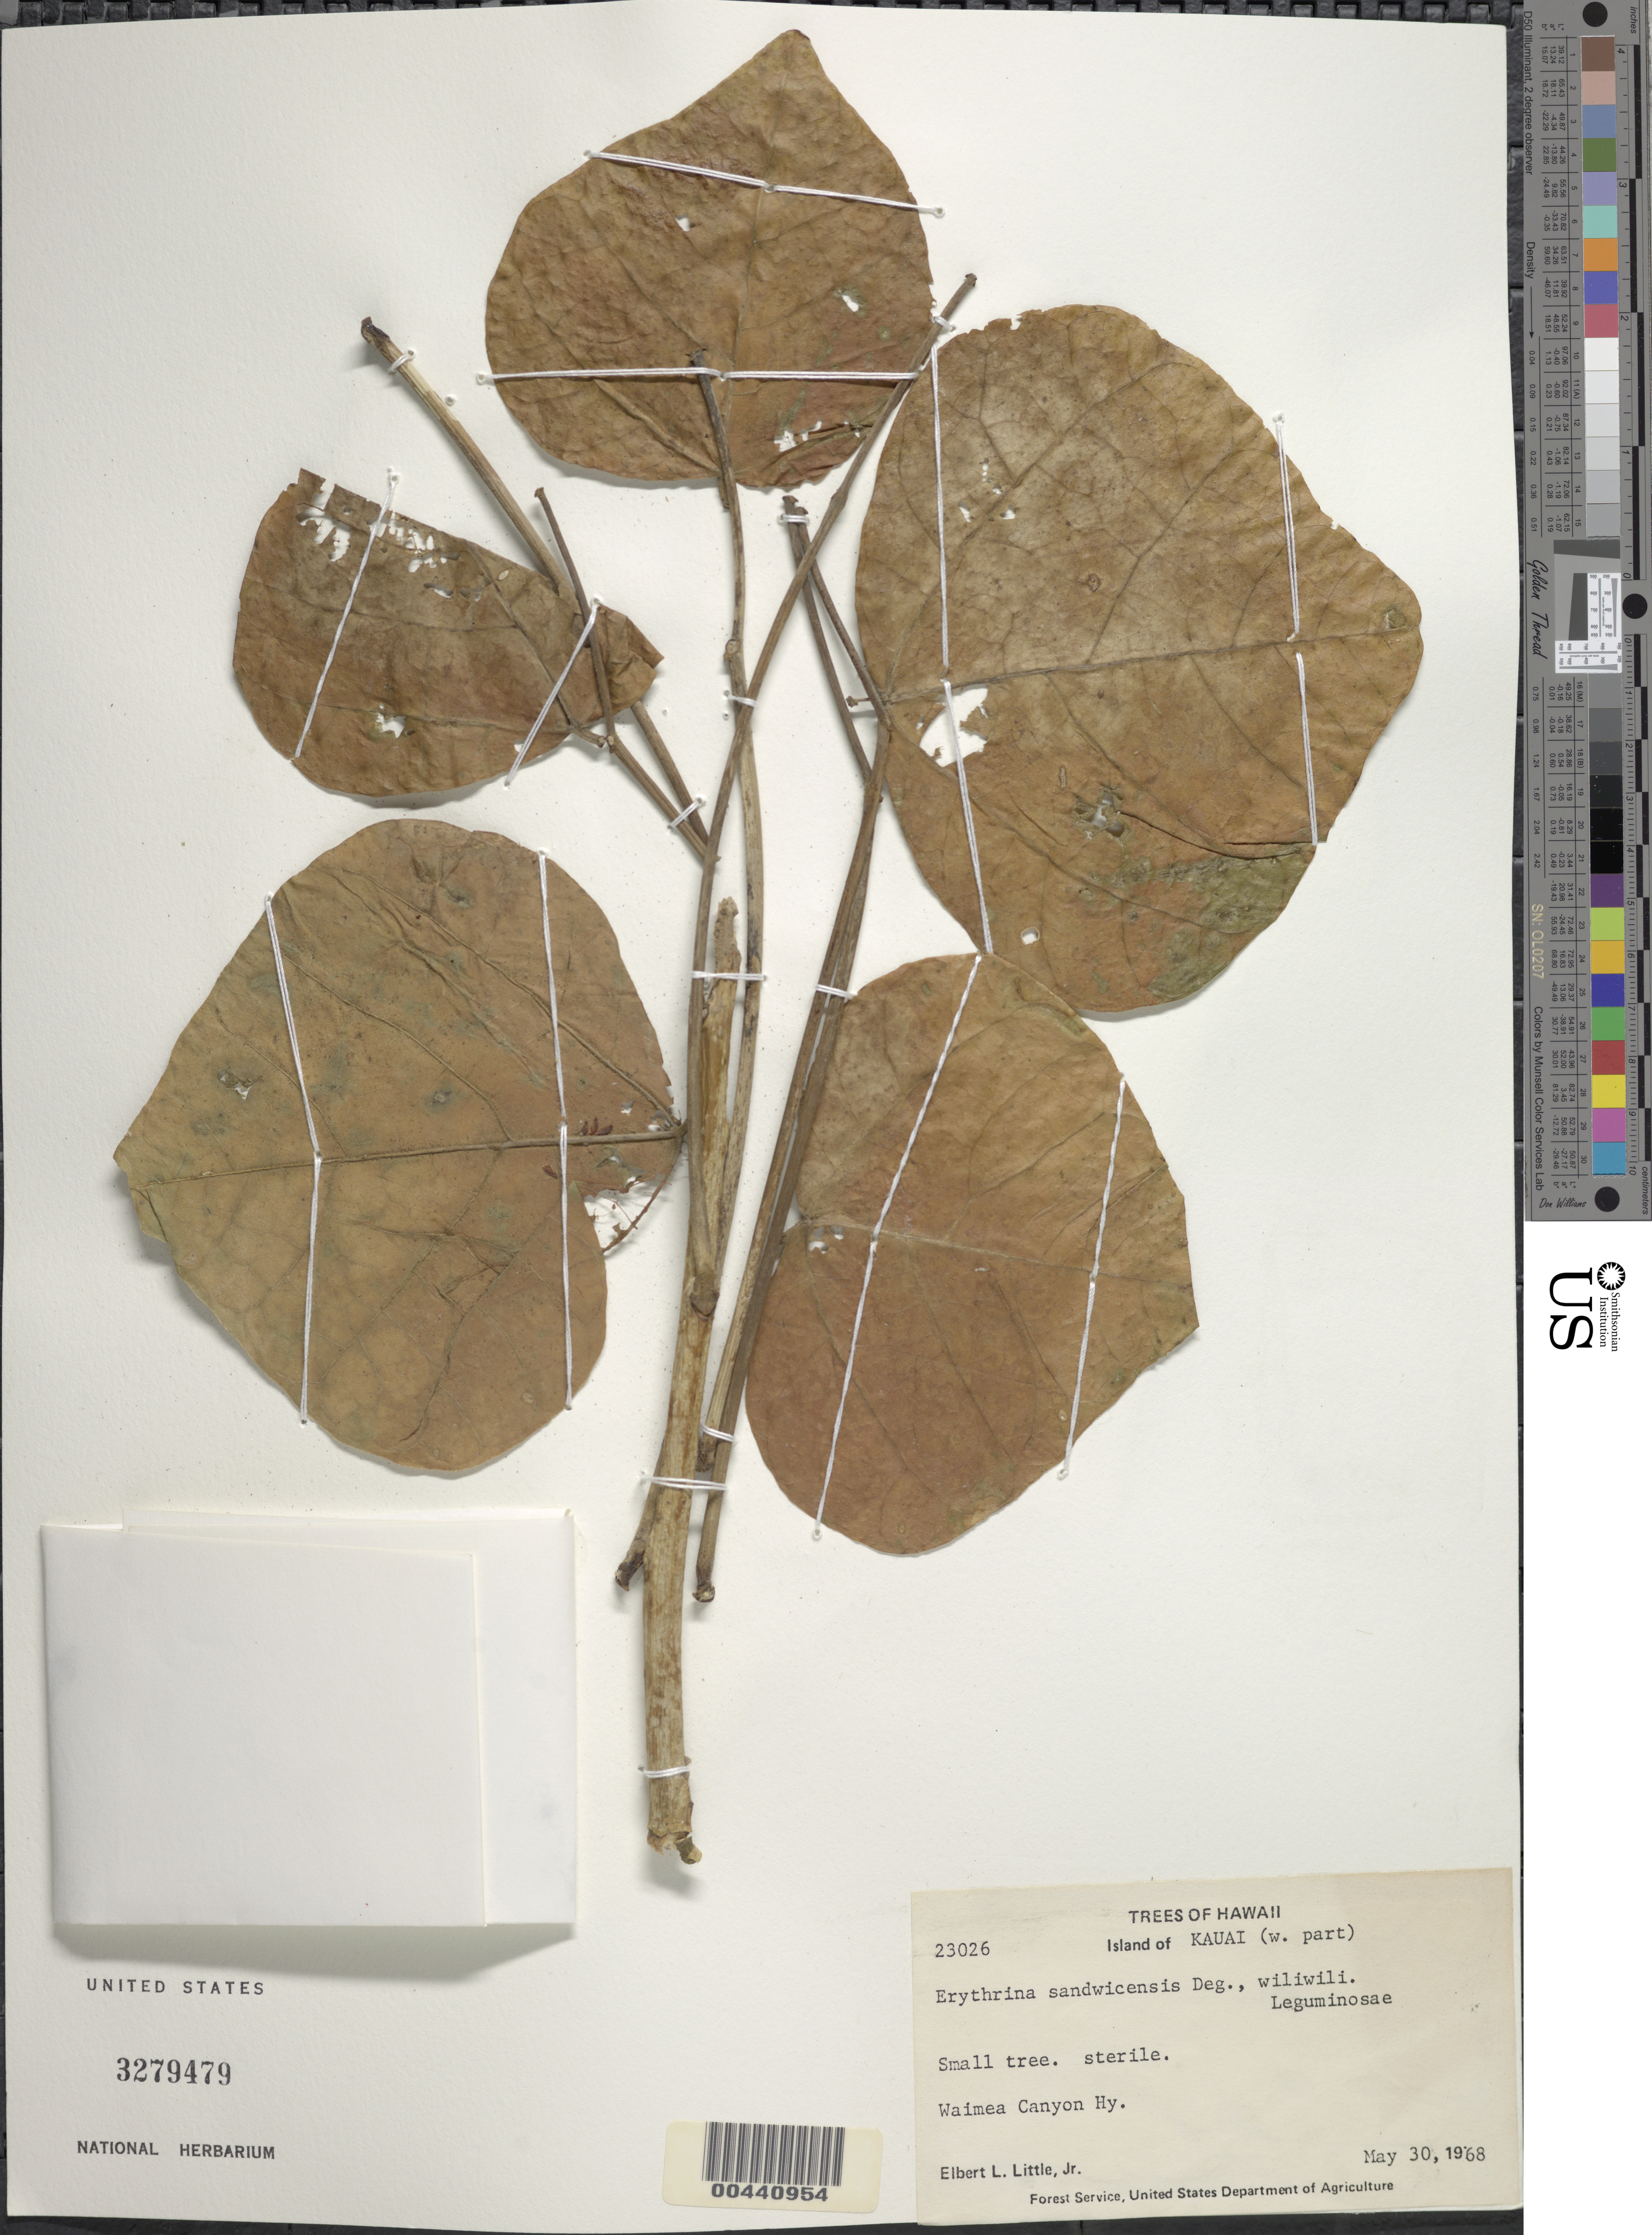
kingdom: Plantae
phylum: Tracheophyta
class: Magnoliopsida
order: Fabales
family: Fabaceae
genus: Erythrina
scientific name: Erythrina sandwicensis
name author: O. Deg.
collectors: E. L. Little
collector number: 23026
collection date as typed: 30 May 1968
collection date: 1968-05-30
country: United States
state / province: Hawaii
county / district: Kauai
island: Kaua'i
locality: W part of Kauai, Waimea Canyon Hy.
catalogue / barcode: US 3279479